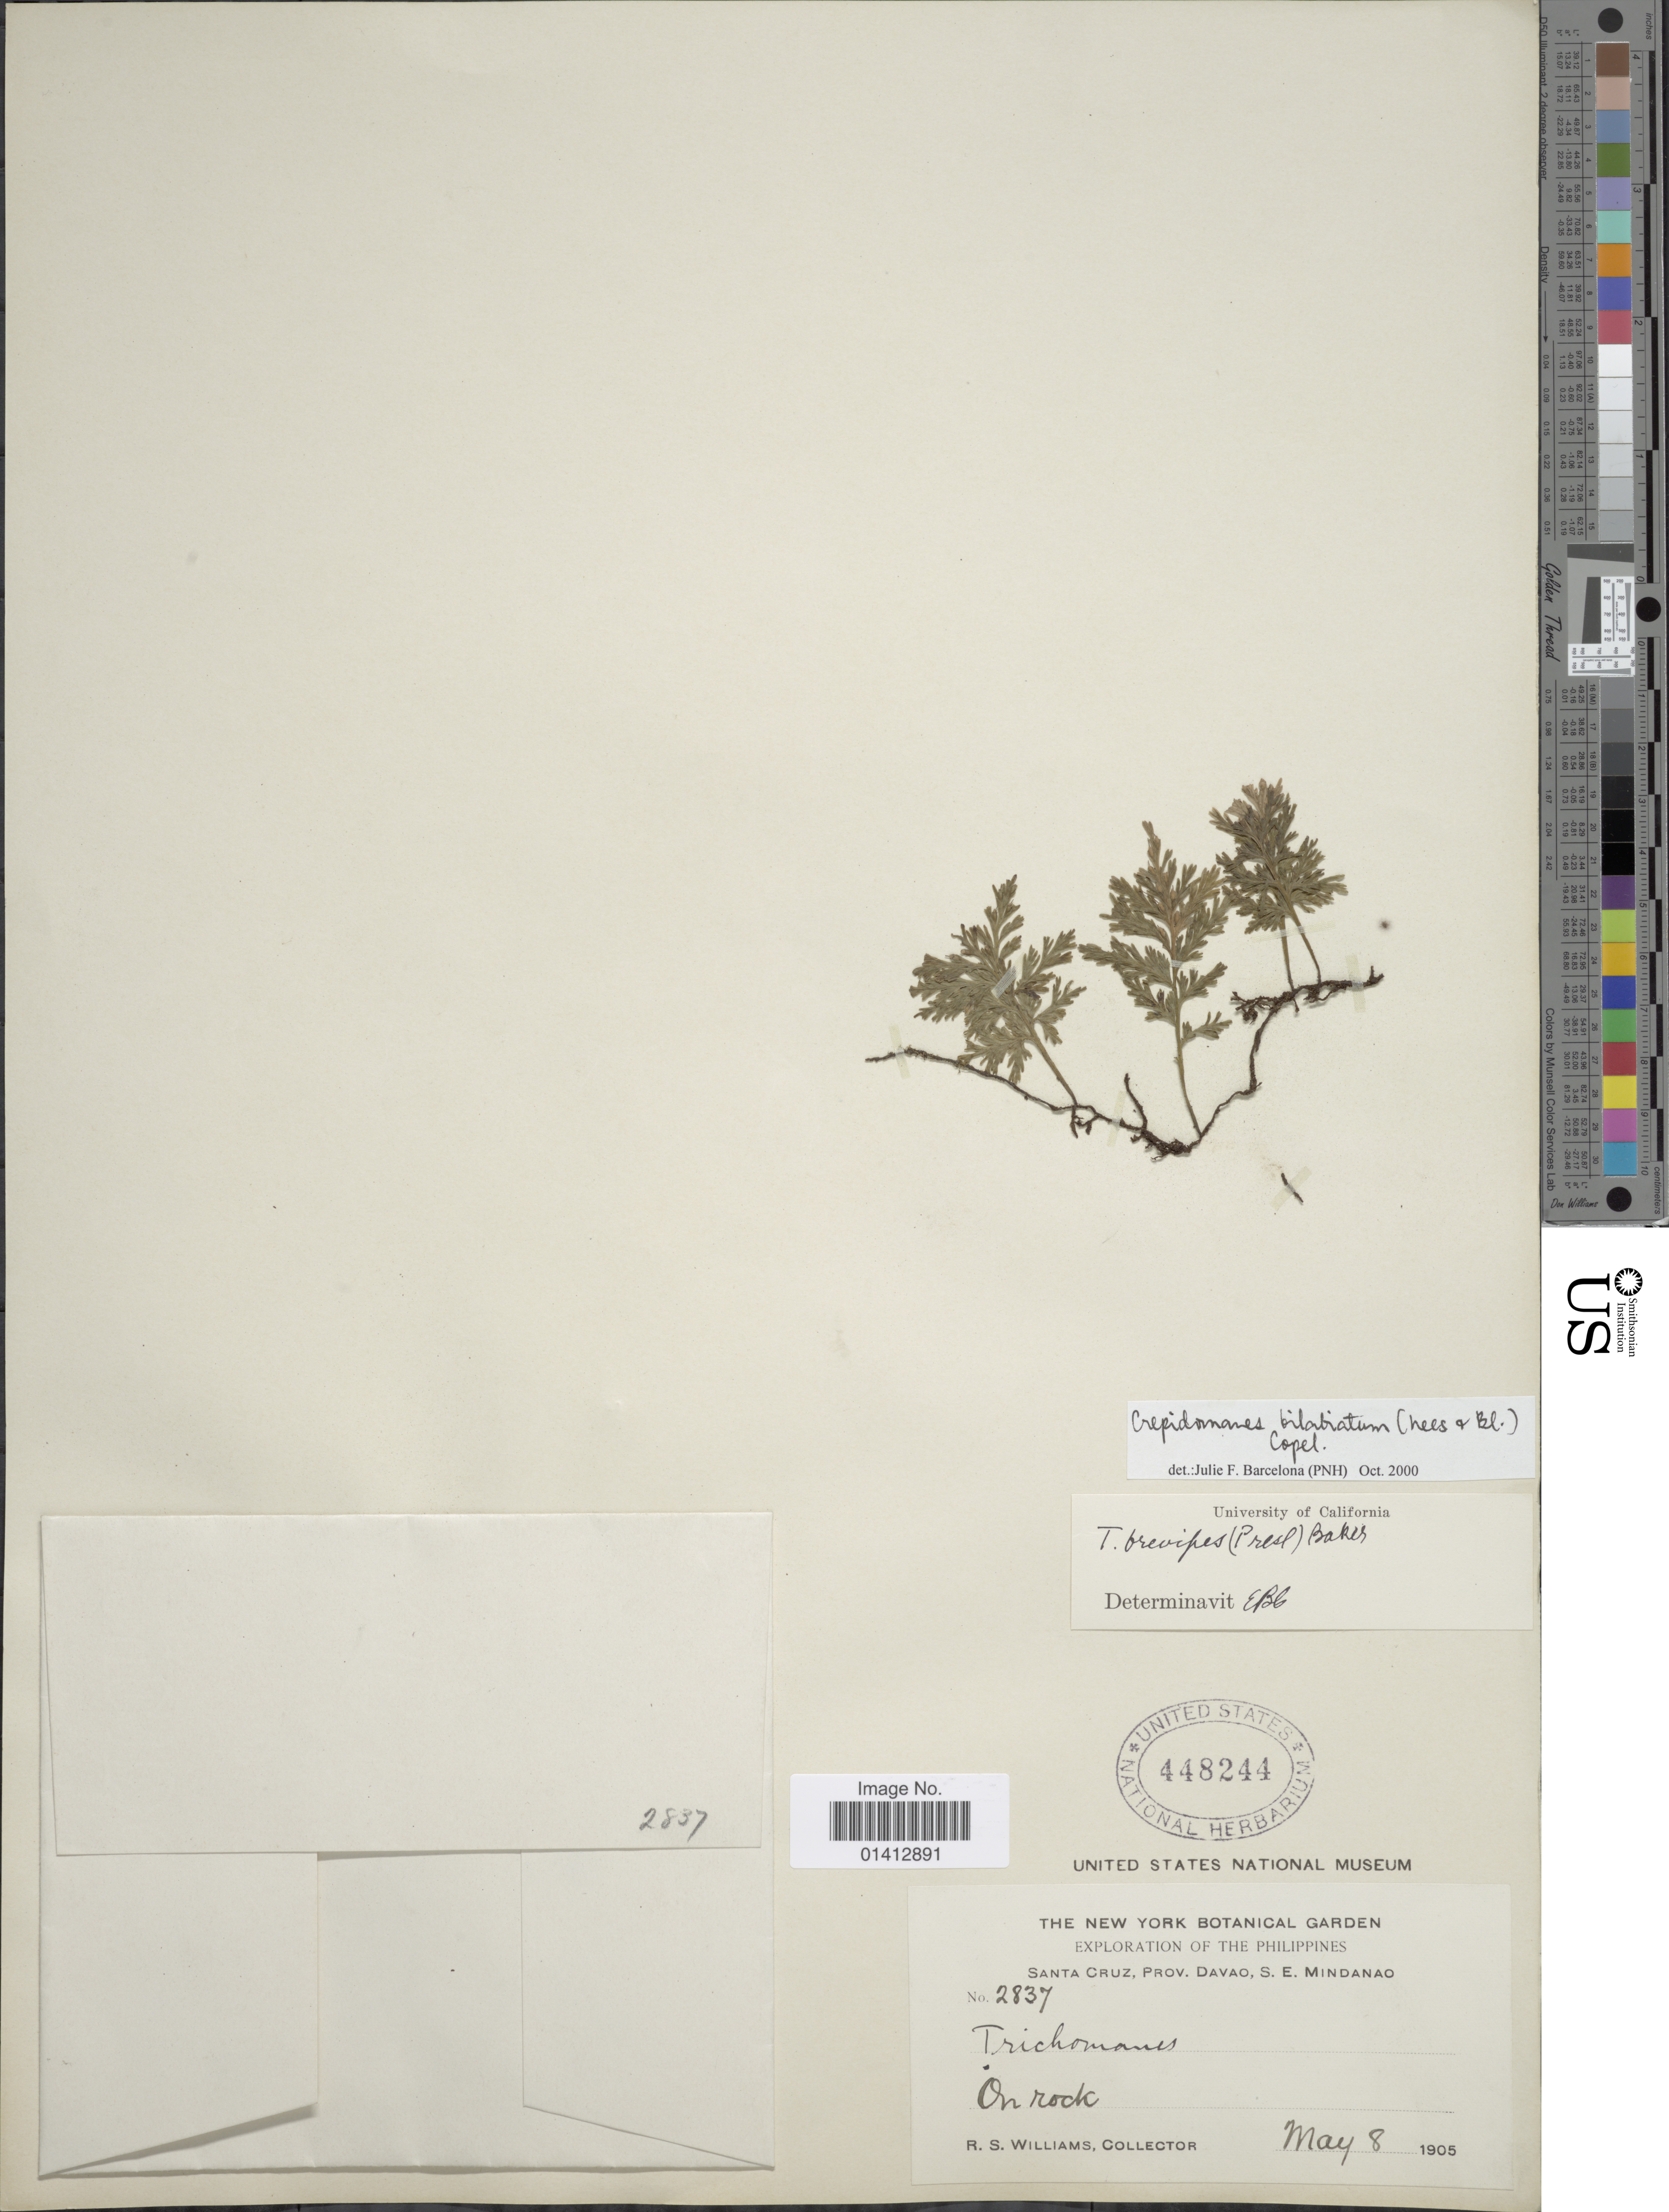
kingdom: Plantae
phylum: Tracheophyta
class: Polypodiopsida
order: Hymenophyllales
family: Hymenophyllaceae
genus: Crepidomanes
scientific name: Crepidomanes bilabiatum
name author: (Nees ex Blume) Copel.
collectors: R. S. Williams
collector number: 2837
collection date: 1905-05-08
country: Philippines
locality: Santa Cruz, prov. Davao, S.E. Mindanao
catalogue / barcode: US 448244